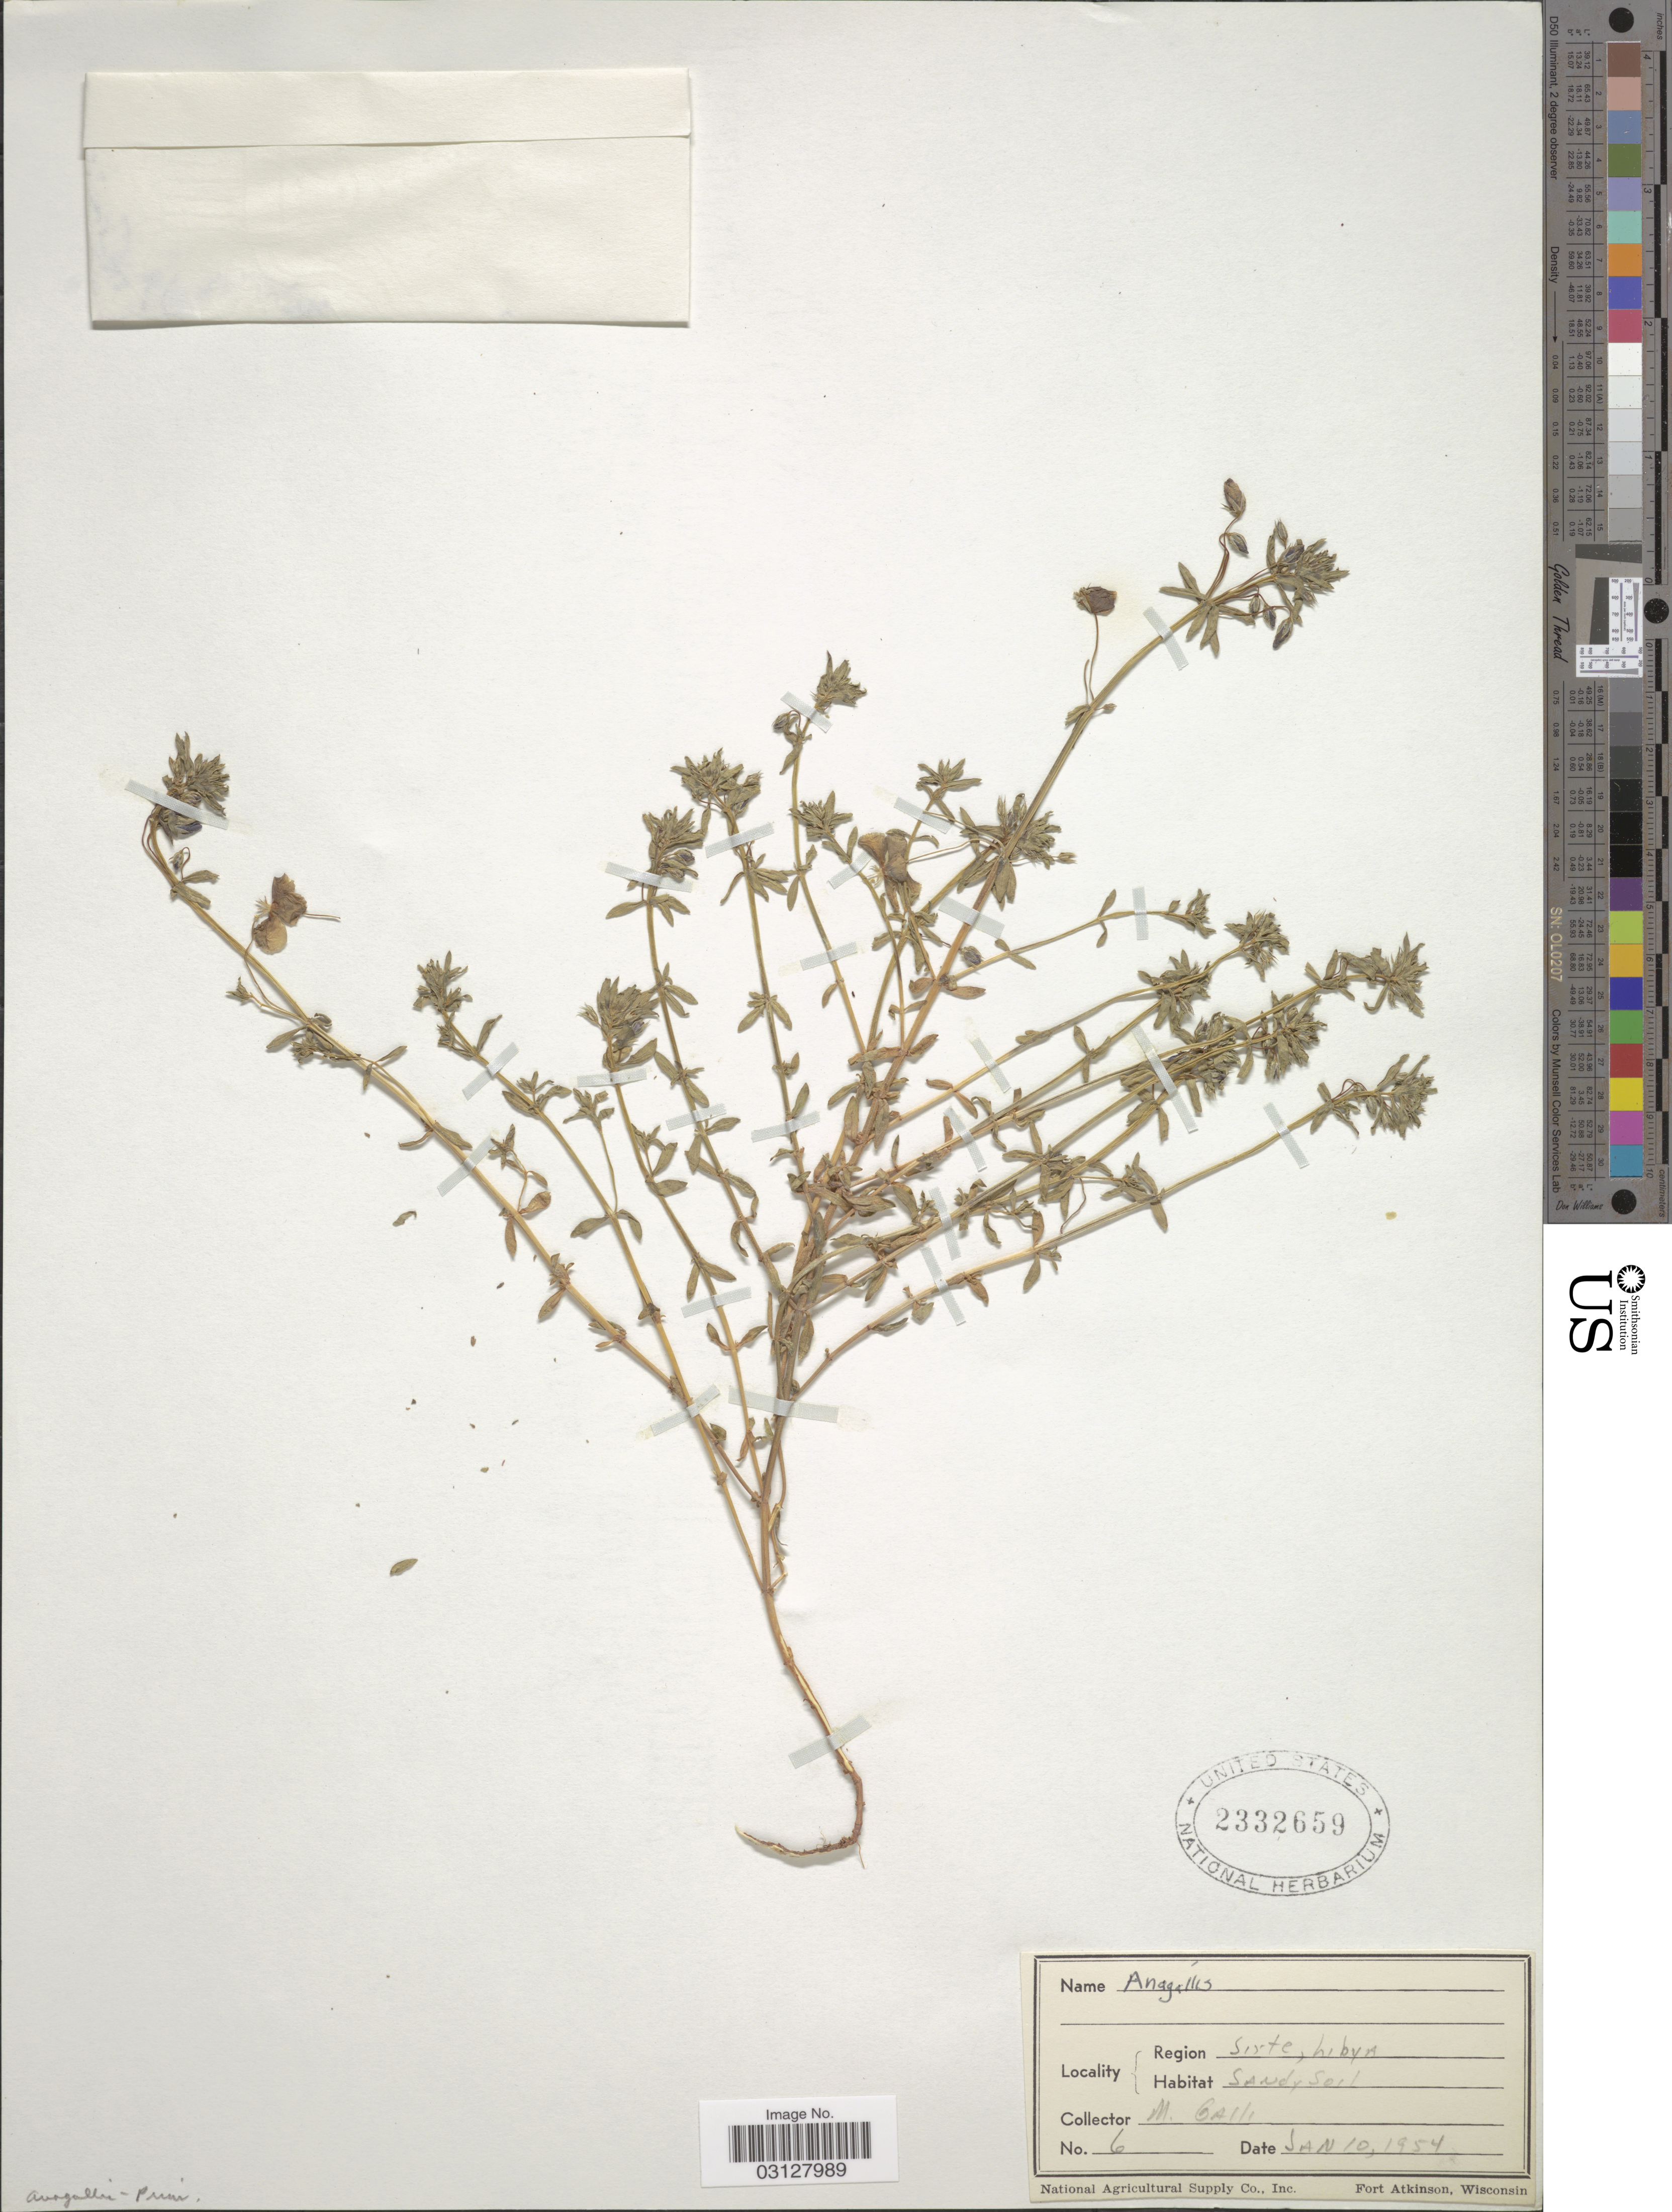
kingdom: Plantae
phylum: Tracheophyta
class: Magnoliopsida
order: Ericales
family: Primulaceae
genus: Anagallis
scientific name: Anagallis sp.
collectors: M. Galli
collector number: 6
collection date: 1954-01-10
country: Libya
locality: Region Sirte, Libya.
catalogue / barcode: US 2332659